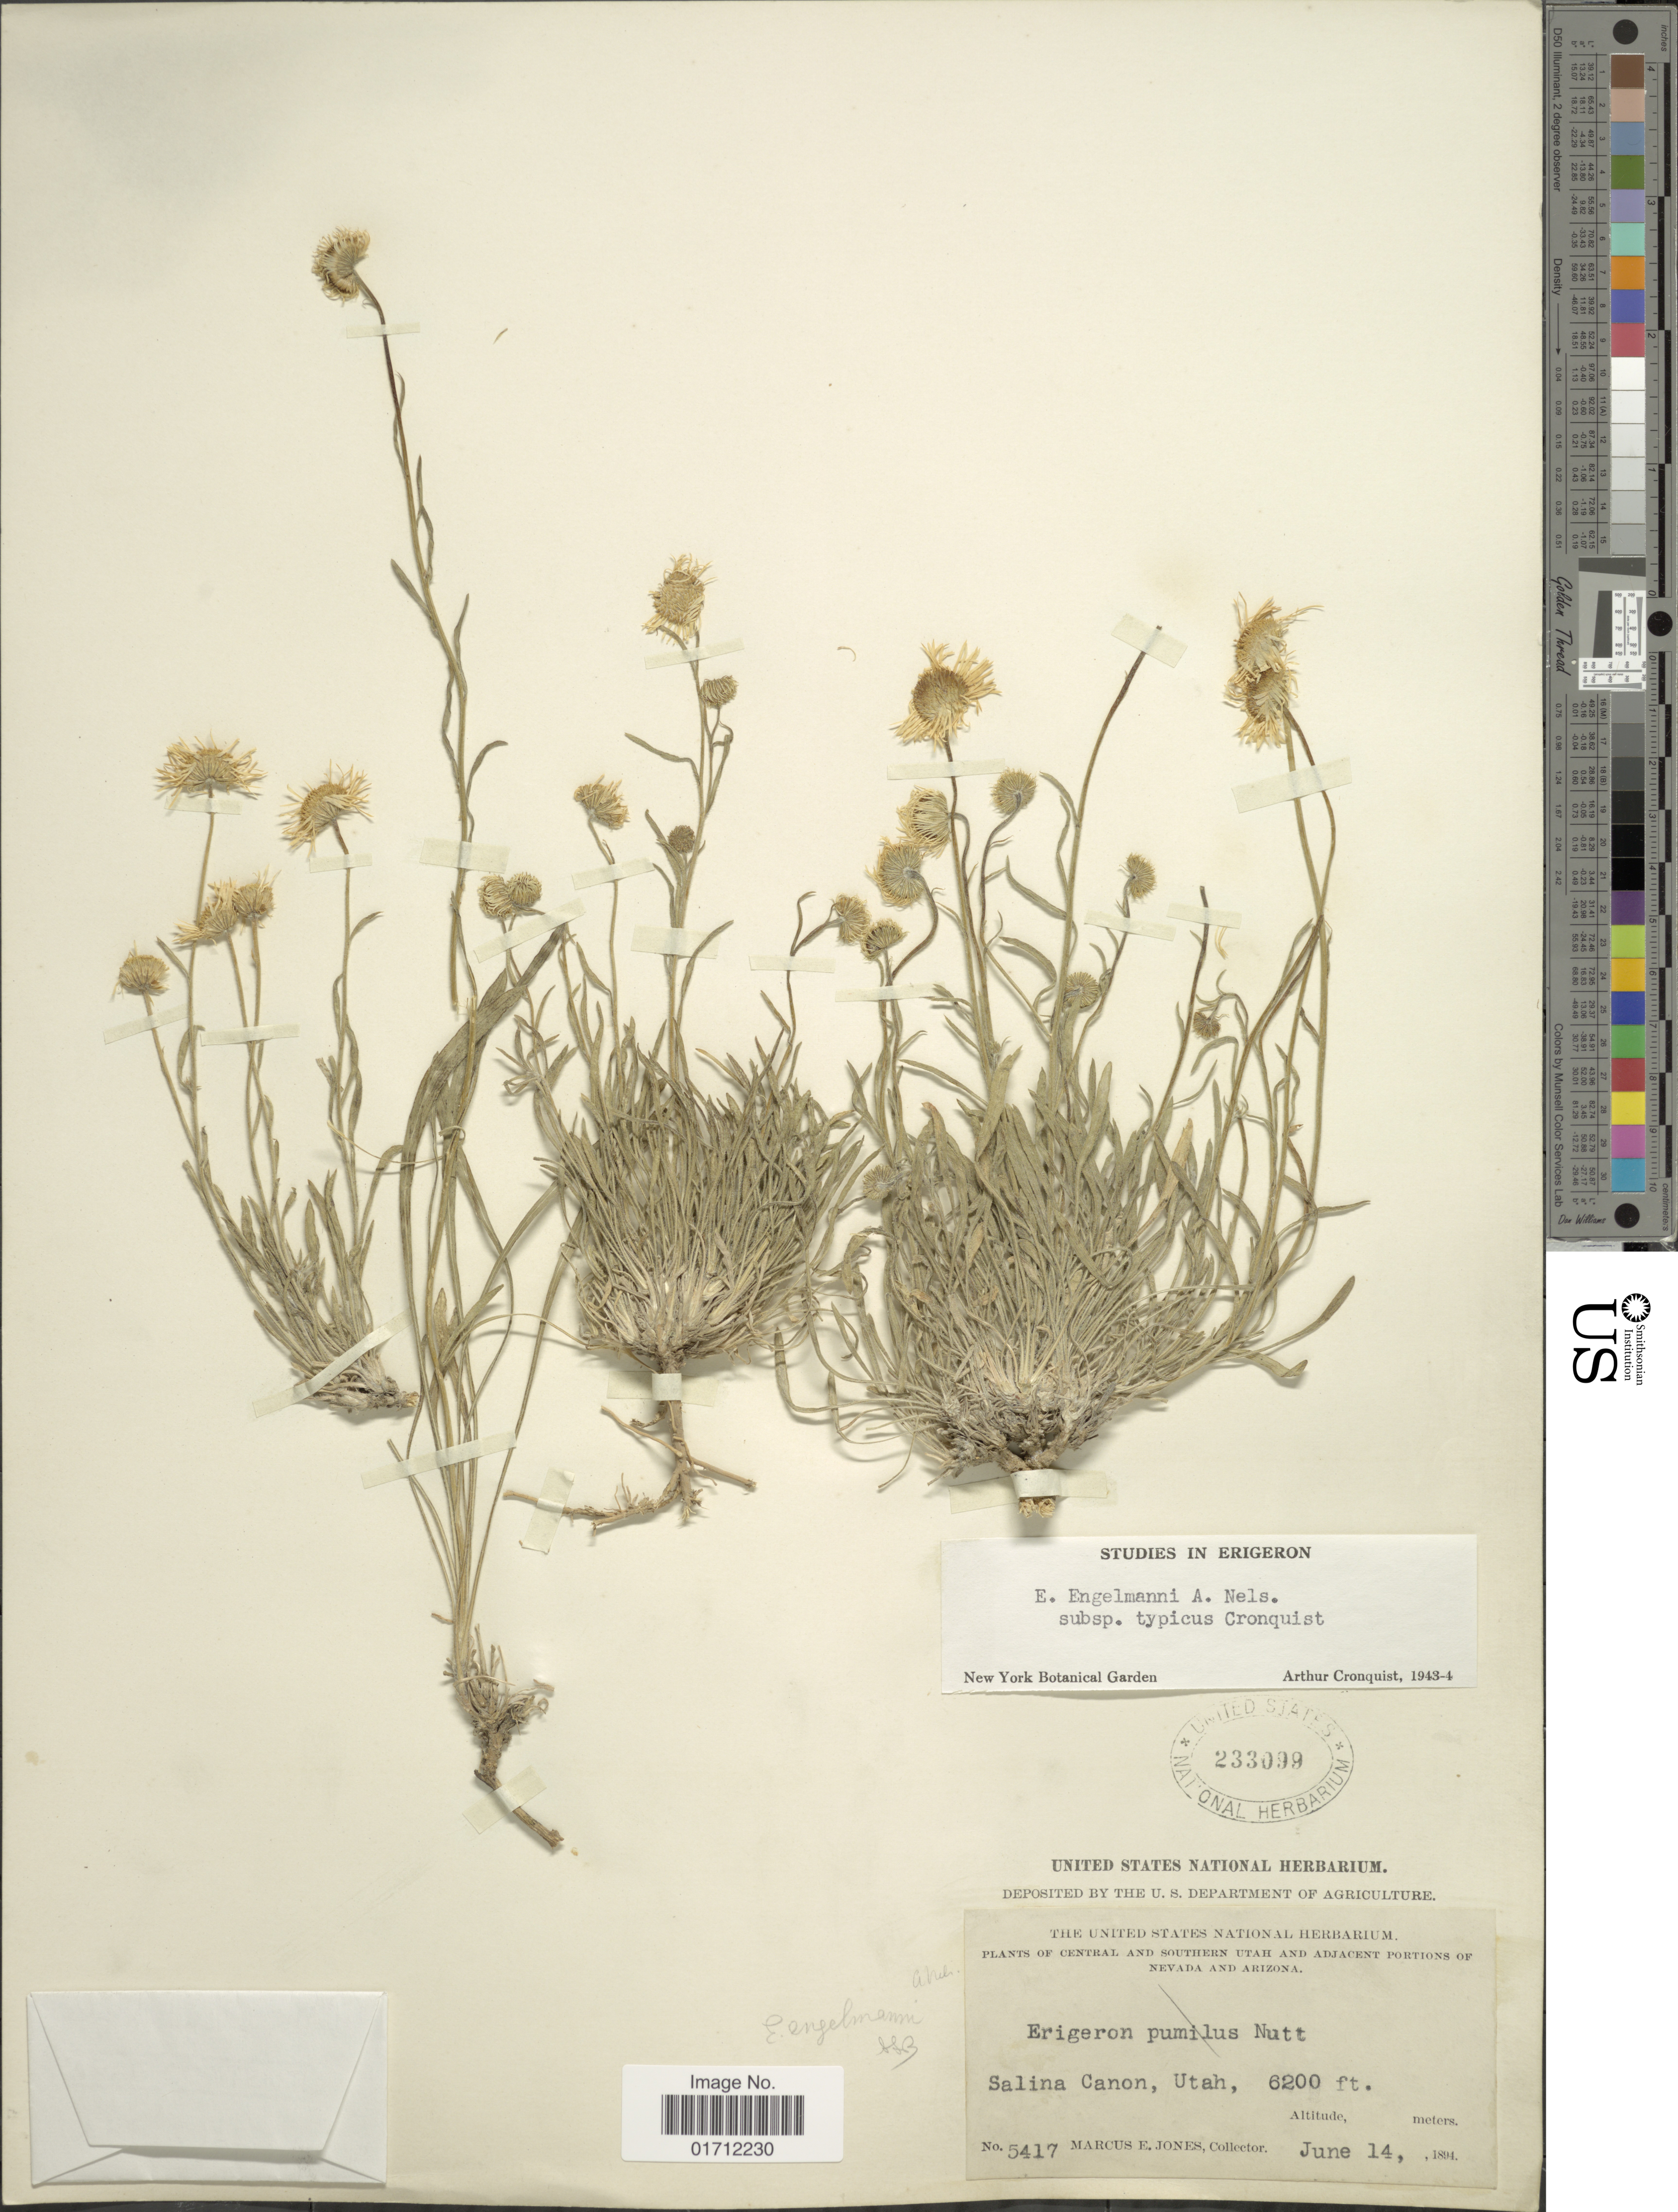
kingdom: Plantae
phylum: Tracheophyta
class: Magnoliopsida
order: Asterales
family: Asteraceae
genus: Erigeron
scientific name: Erigeron engelmannii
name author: A. Nelson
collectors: M. E. Jones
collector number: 5417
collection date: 1894-06-14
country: United States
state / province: Utah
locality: Central and Southern Utah, Salina Canon, Utah.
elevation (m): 1890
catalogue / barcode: US 233099